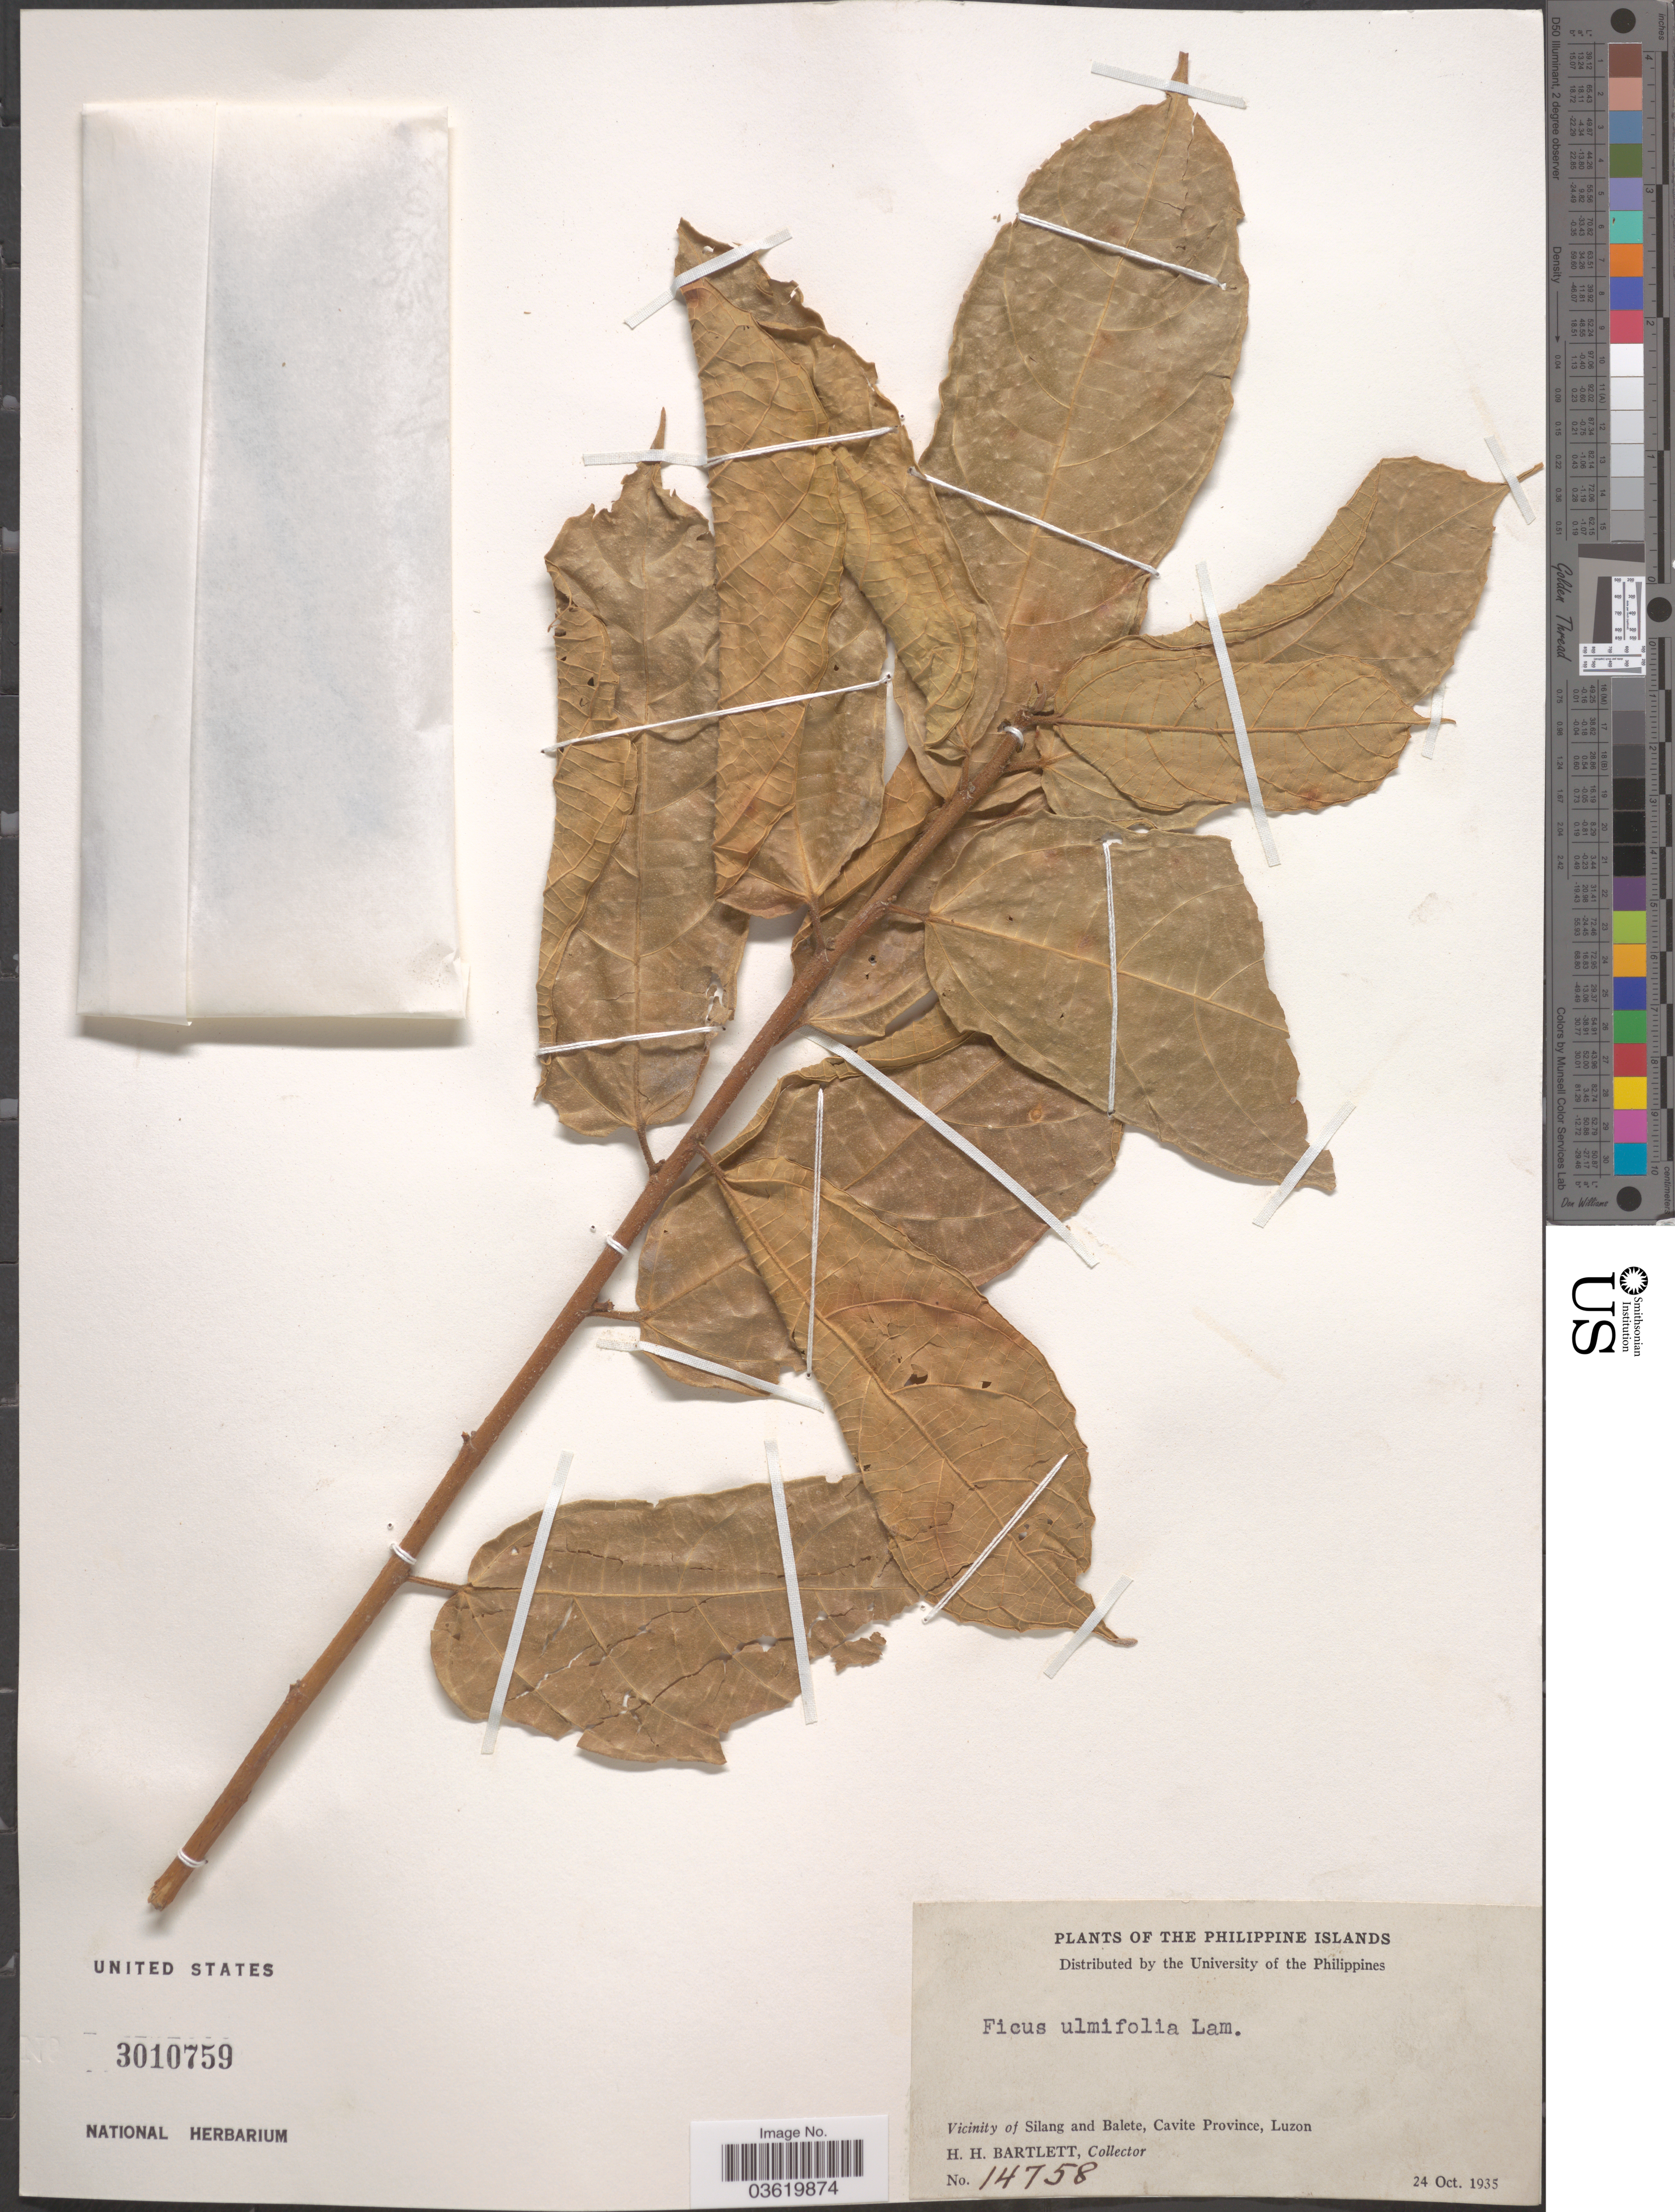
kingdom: Plantae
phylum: Tracheophyta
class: Magnoliopsida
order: Rosales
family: Moraceae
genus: Ficus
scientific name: Ficus ulmifolia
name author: Lam.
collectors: H. H. Bartlett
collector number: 14758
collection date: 1935-10-24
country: Philippines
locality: Philippine Islands. Vicinity of Silang and Balete, Cavite Province, Luzon.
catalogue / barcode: US 3010759